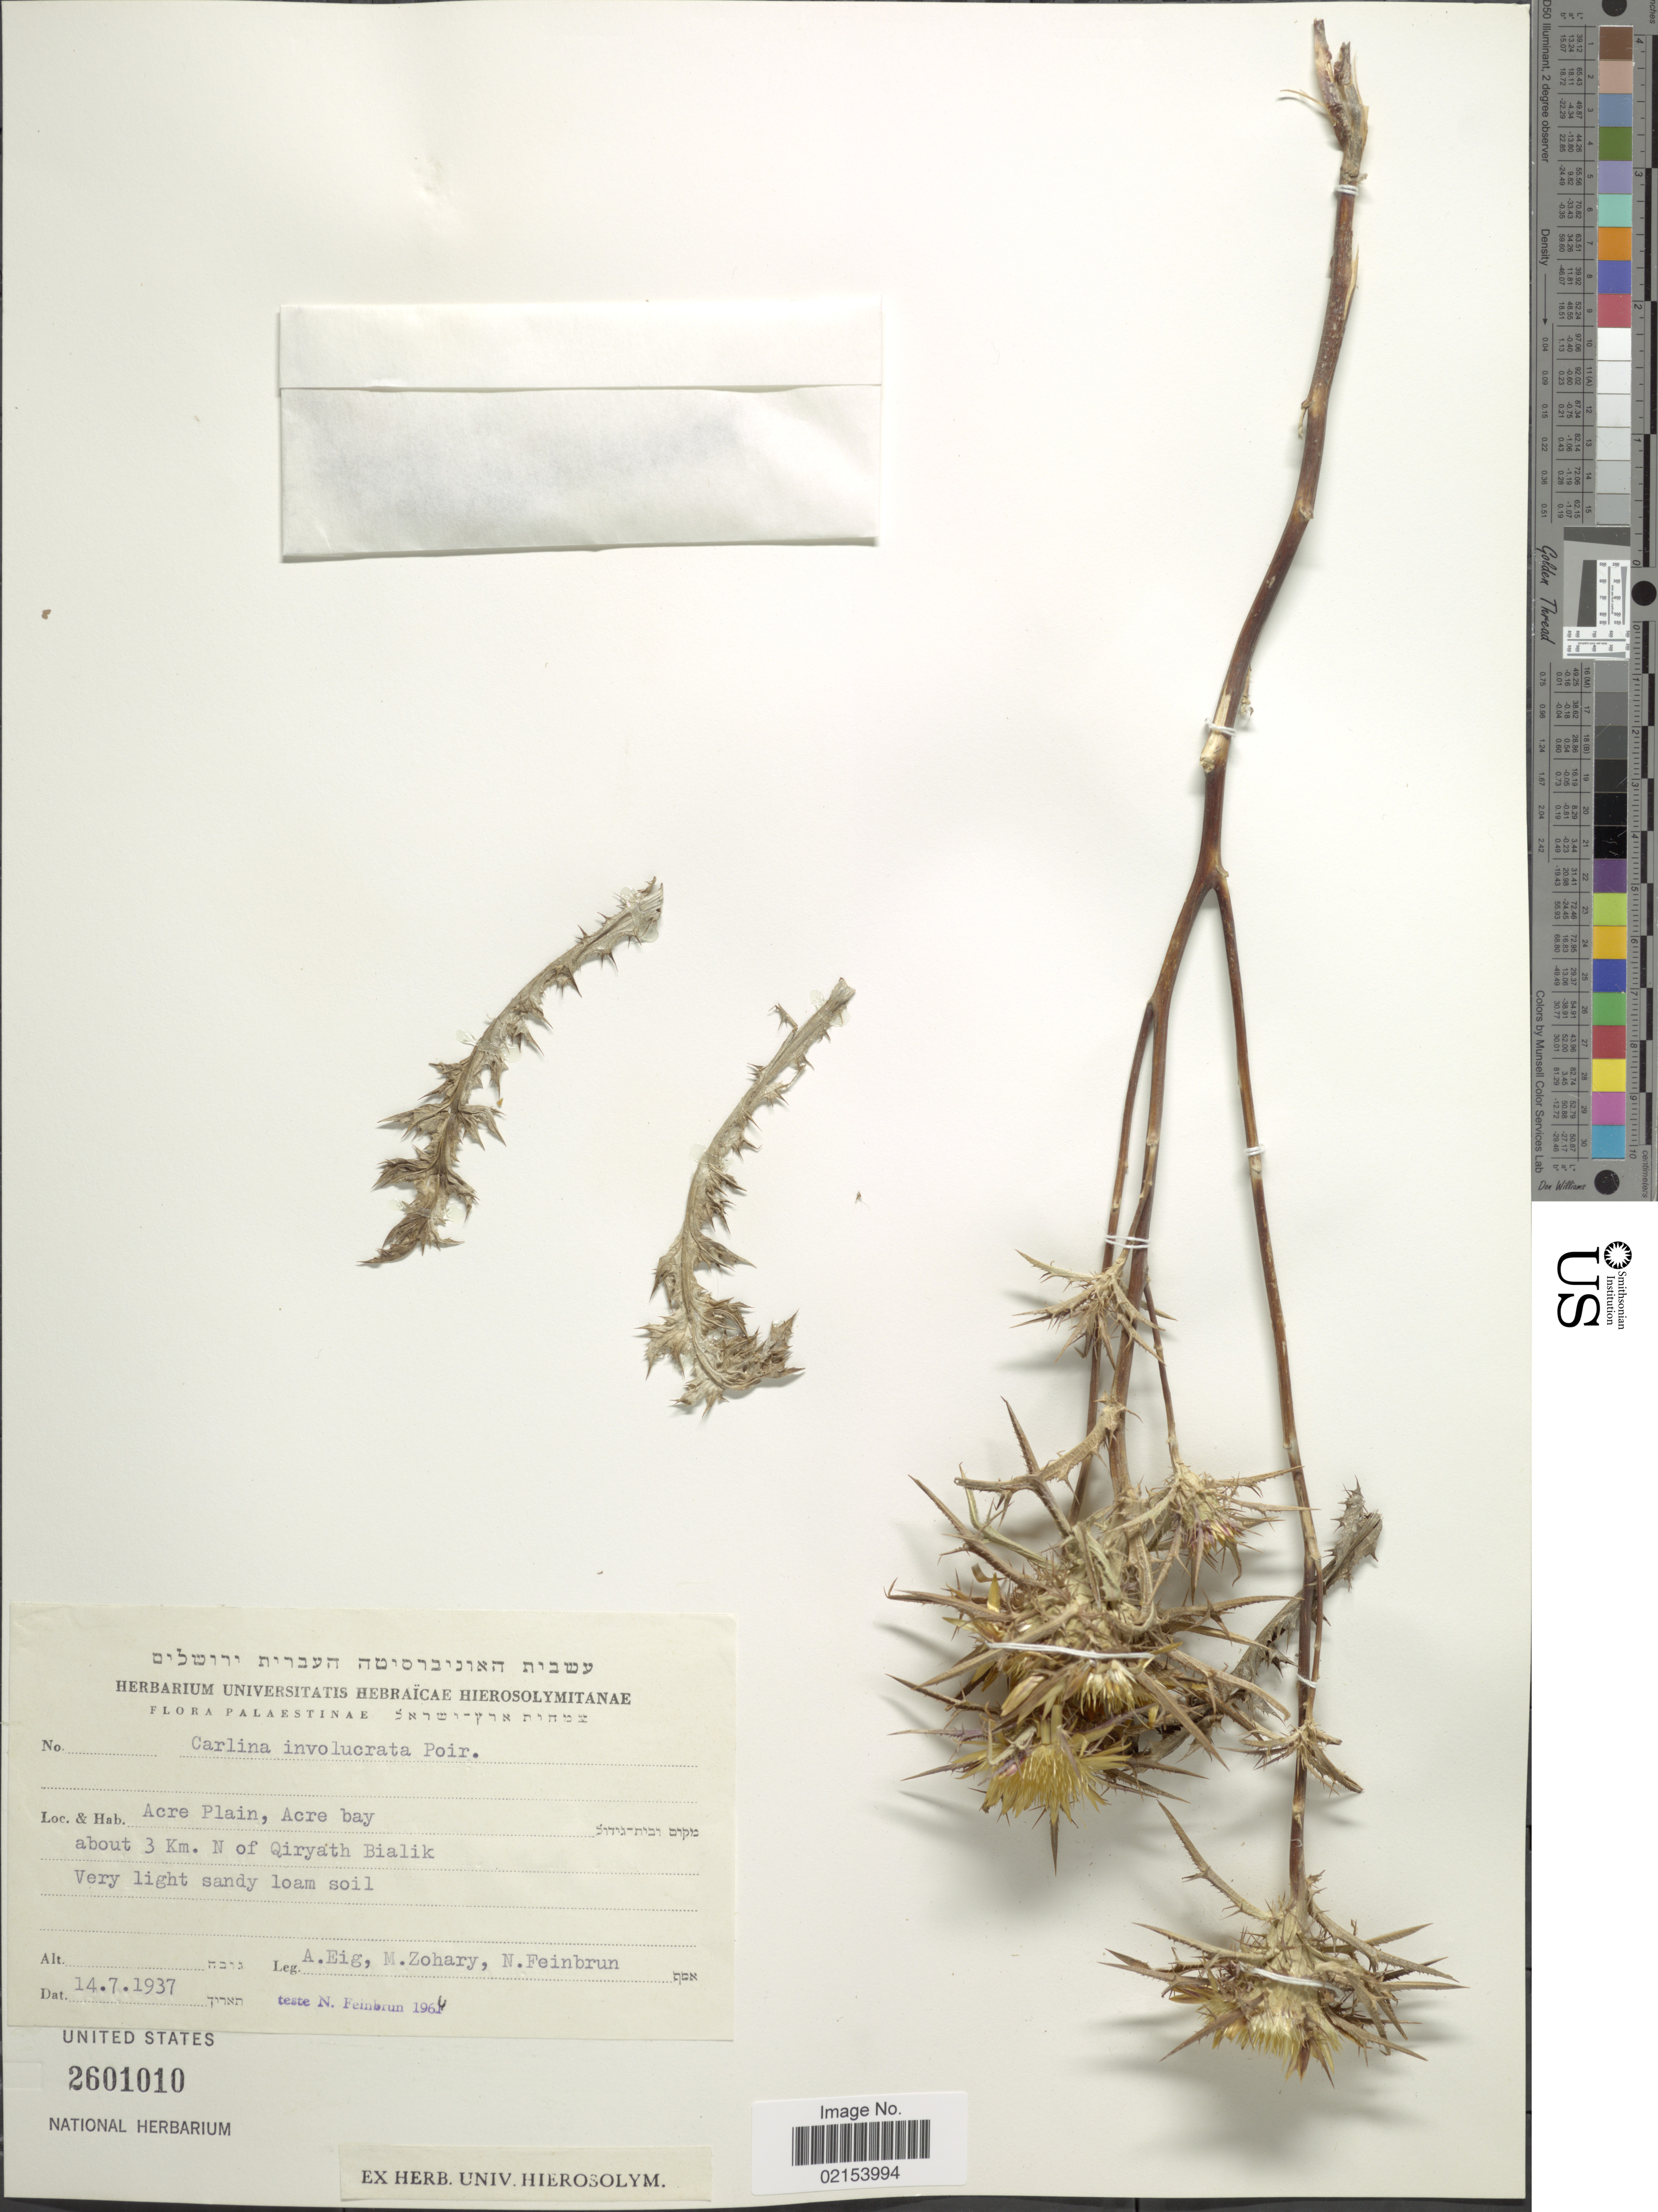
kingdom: Plantae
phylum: Tracheophyta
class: Magnoliopsida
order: Asterales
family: Asteraceae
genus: Carlina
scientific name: Carlina involucrata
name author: Poir.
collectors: A. Eig, M. Zohary & N. Feinbrun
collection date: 1937-07-14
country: Israel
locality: Acre Plain, Acre Bay about 3 km N of Qiryath Bialik . Palestina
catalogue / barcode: US 2601010